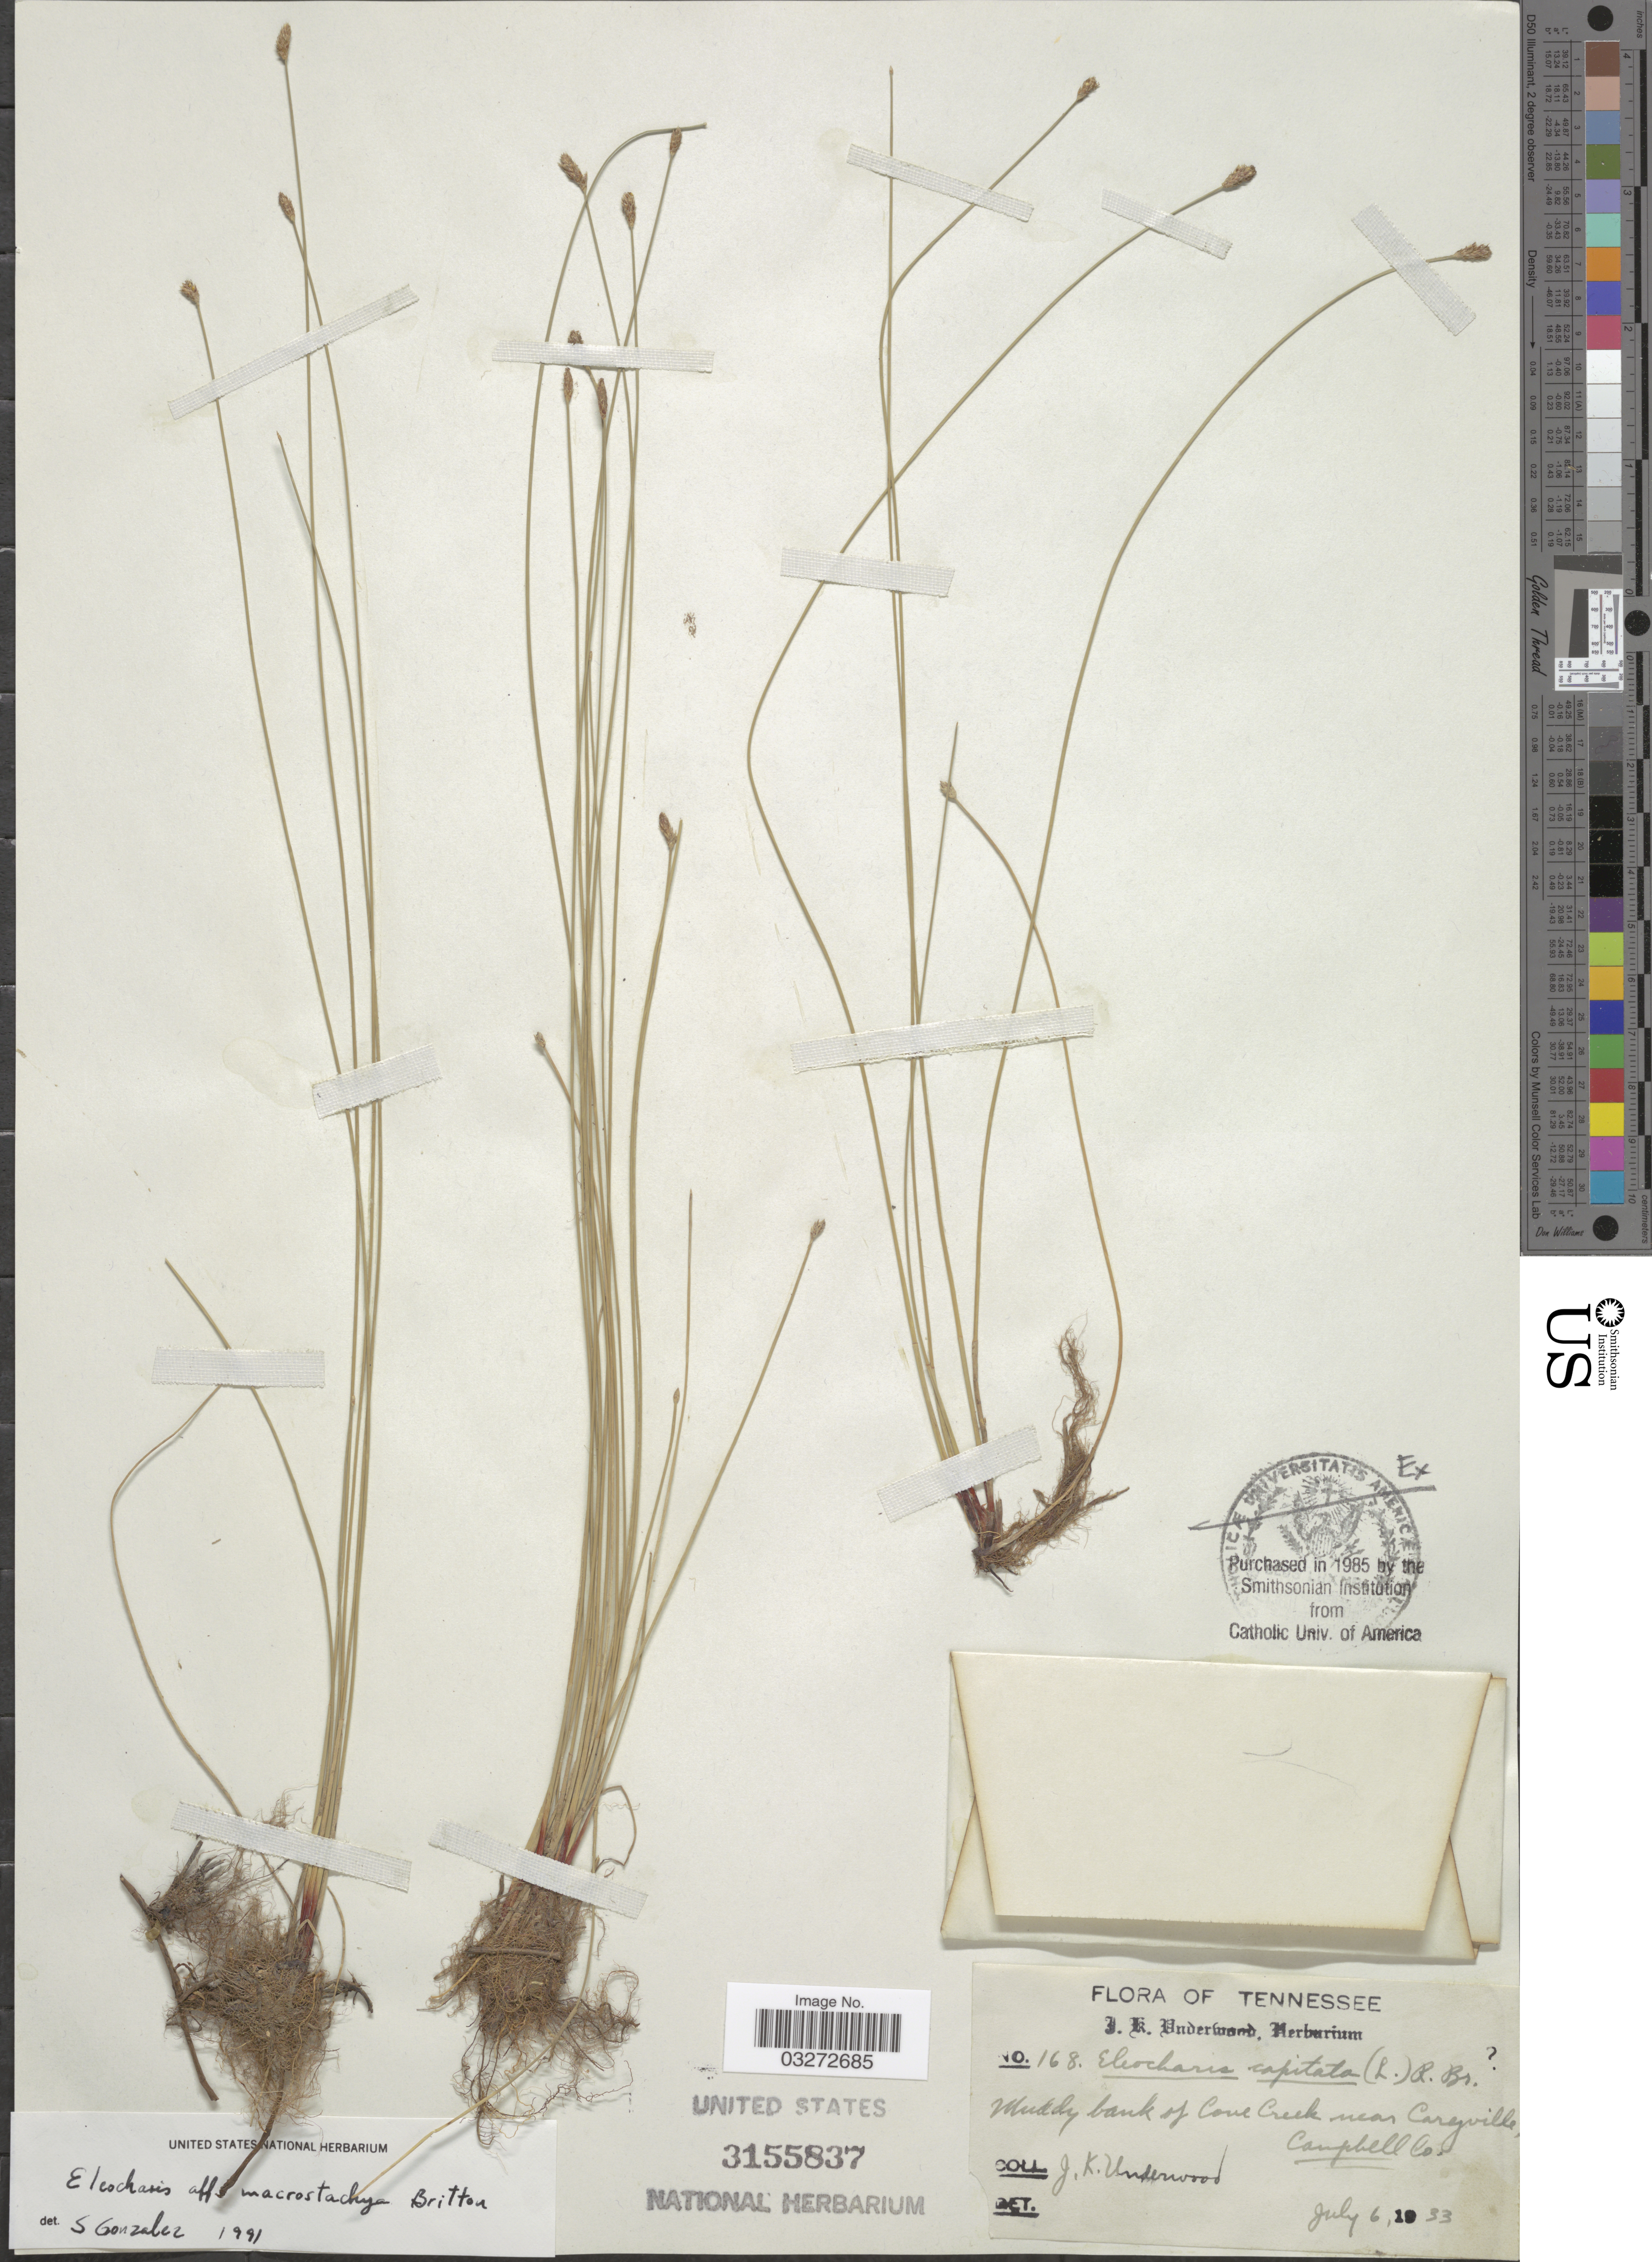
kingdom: Plantae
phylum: Tracheophyta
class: Liliopsida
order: Poales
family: Cyperaceae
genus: Eleocharis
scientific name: Eleocharis macrostachya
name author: Britton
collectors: J. K. Underwood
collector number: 168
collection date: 1933-07-06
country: United States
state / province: Tennessee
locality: Muddy bank of Cove Creek near Caryville, Campbell Co.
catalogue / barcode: US 3155837